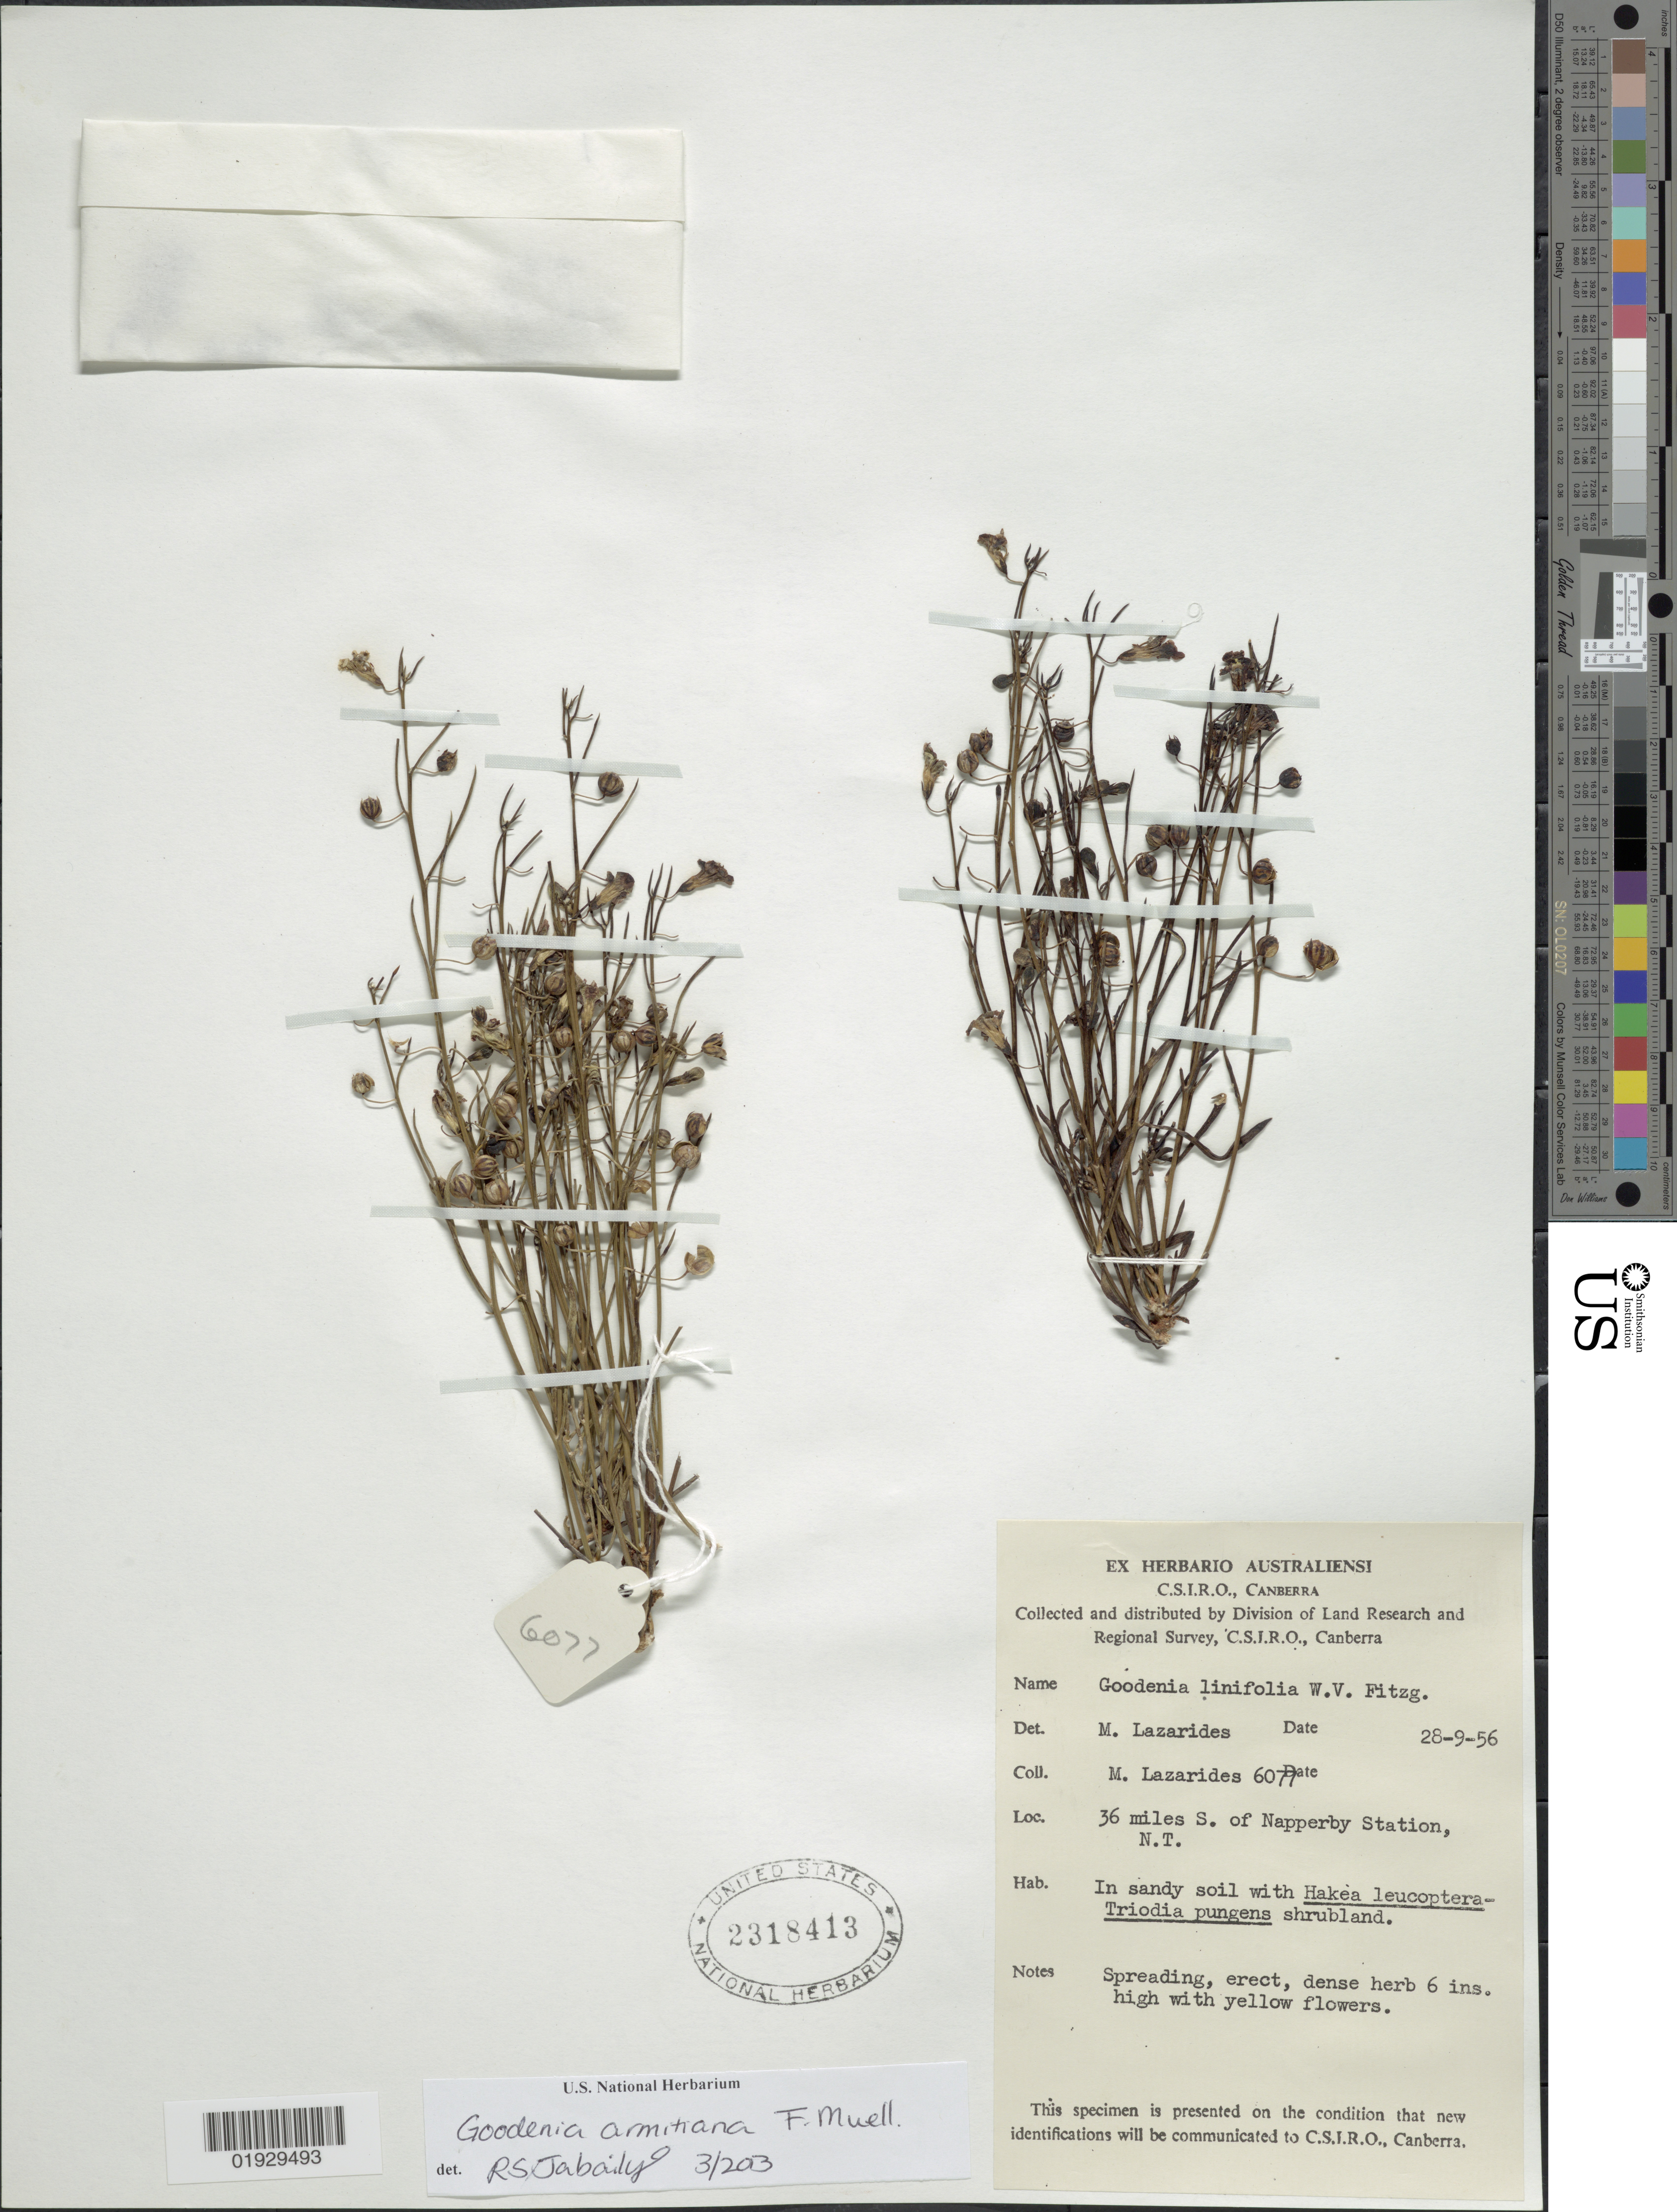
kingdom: Plantae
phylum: Tracheophyta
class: Magnoliopsida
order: Asterales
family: Goodeniaceae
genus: Goodenia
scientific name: Goodenia armitiana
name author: F. Muell.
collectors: M. Lazarides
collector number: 6077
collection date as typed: Transcribed d/m/y: 28/9/56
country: Australia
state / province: Northern Territory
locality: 36 miles S. of Napperby Station, N.T.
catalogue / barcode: US 2318413